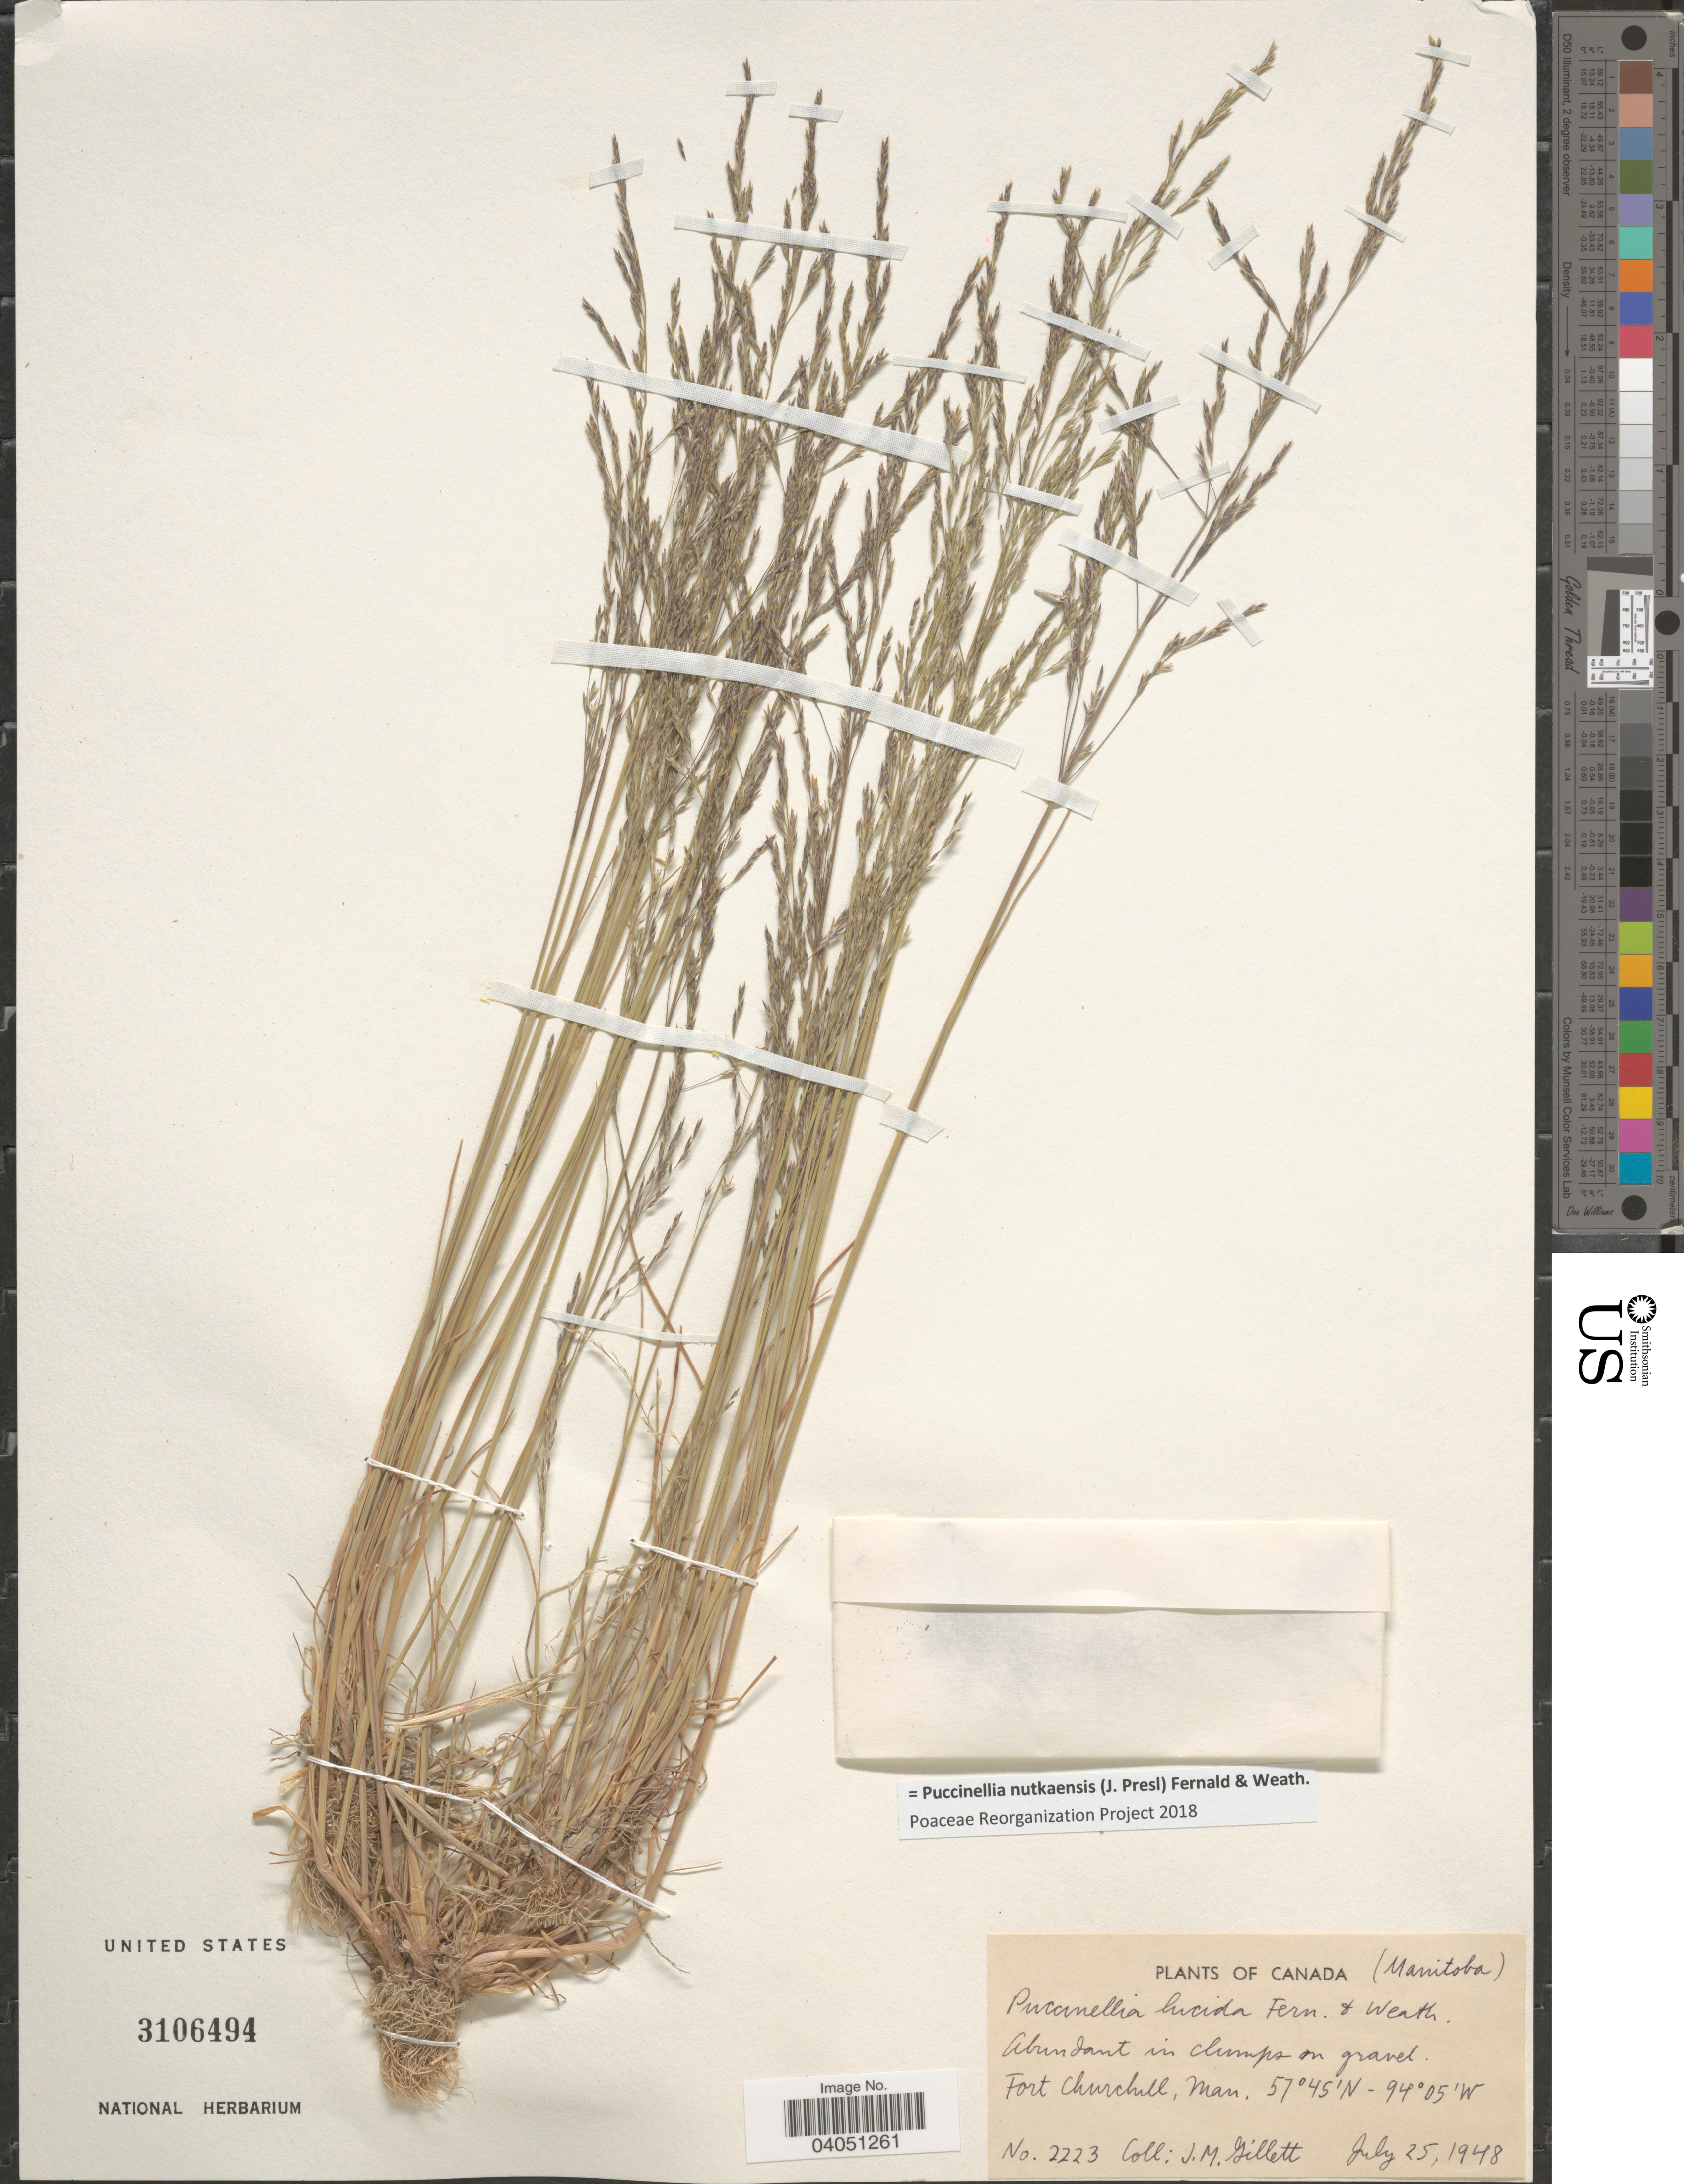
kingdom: Plantae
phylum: Tracheophyta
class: Liliopsida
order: Poales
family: Poaceae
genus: Puccinellia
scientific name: Puccinellia nutkaensis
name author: (J. Presl) Fernald & Weath.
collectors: J. M. Gillett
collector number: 2223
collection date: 1948-07-25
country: Canada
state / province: Manitoba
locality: Fort Churchill.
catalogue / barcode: US 3106494